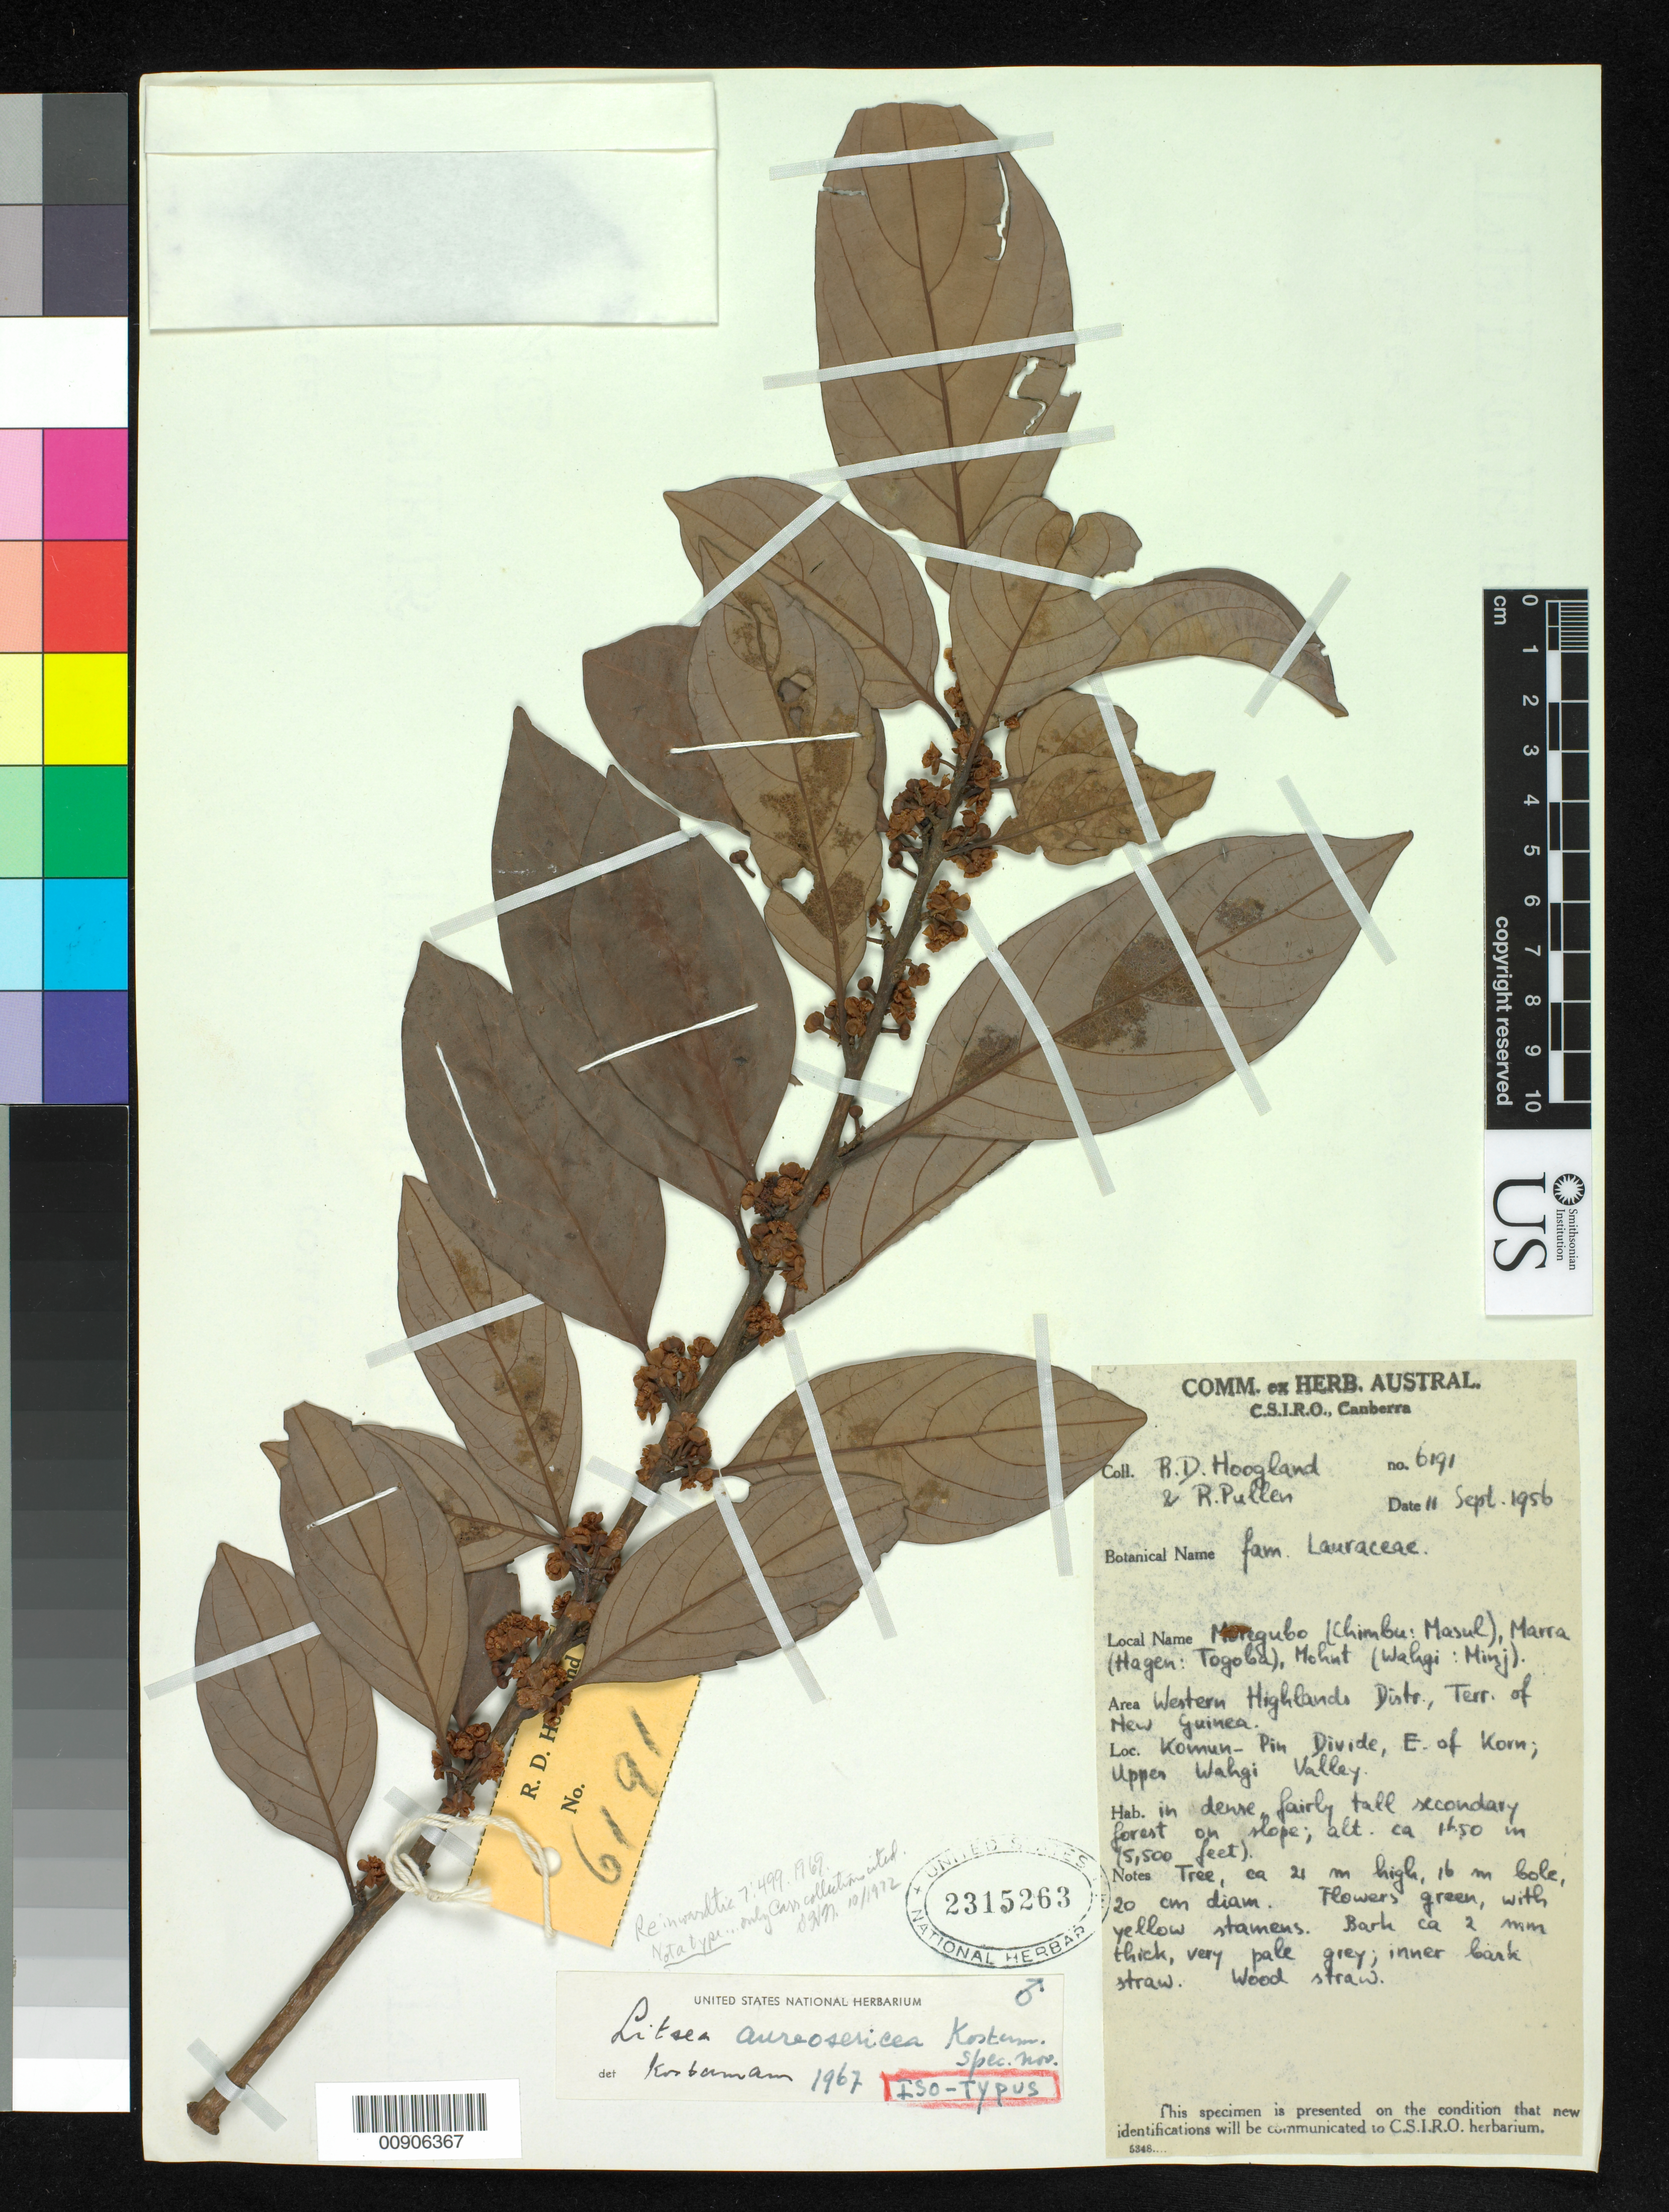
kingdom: Plantae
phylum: Tracheophyta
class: Magnoliopsida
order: Laurales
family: Lauraceae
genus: Litsea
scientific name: Litsea aureo-sericea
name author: Kosterm.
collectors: R. D. Hoogland & R. Pullen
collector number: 6191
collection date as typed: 11 Sep 1956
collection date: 1956-09-11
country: Papua New Guinea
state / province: Western Highlands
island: New Guinea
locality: Komun-pin Divide, E. of Korn; Upper Wahgi Valey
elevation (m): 1676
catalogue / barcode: US 2315263